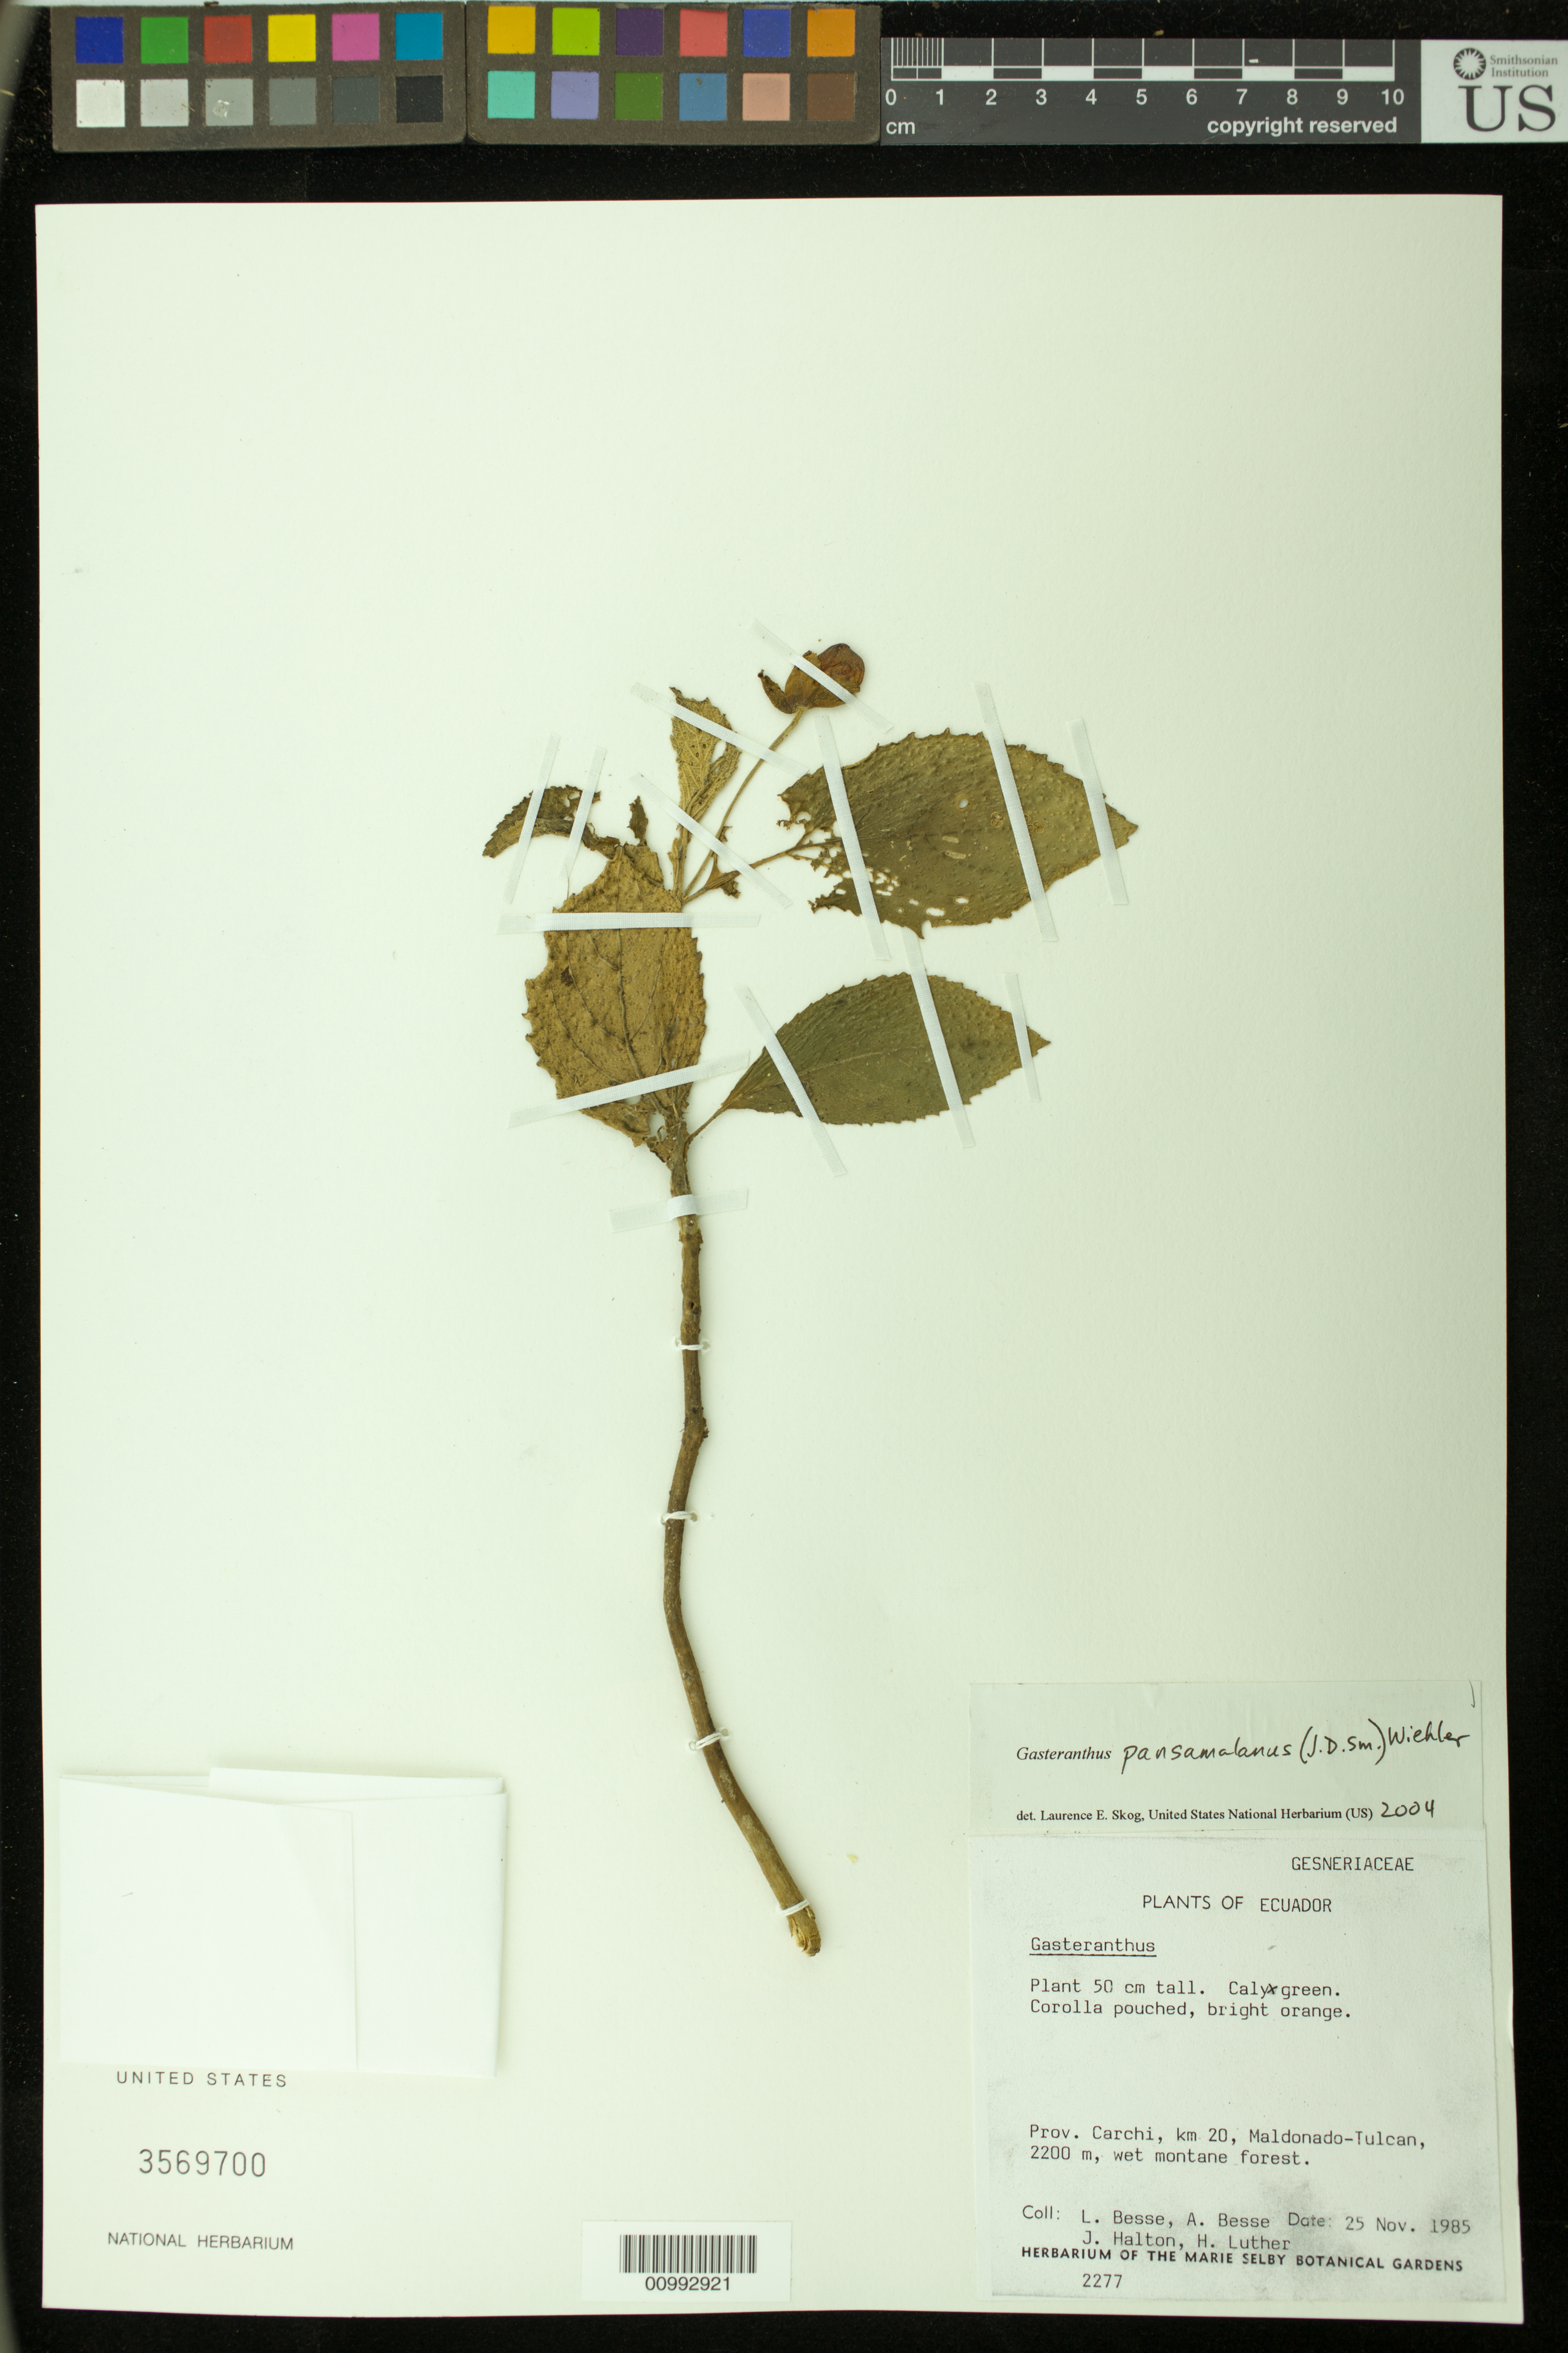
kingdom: Plantae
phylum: Tracheophyta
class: Magnoliopsida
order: Lamiales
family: Gesneriaceae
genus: Gasteranthus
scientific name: Gasteranthus pansamalanus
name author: (Donn. Sm.) Wiehler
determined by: Skog, Laurence E.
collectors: L. Besse, A. Besse, J. Halton & Harry E. Luther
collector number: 2277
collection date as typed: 25 Nov 1985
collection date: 1985-11-25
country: Ecuador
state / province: Carchi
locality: Km 20, Maldonado - Tulcan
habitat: Wet montane forest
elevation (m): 2200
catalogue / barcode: US 3569700